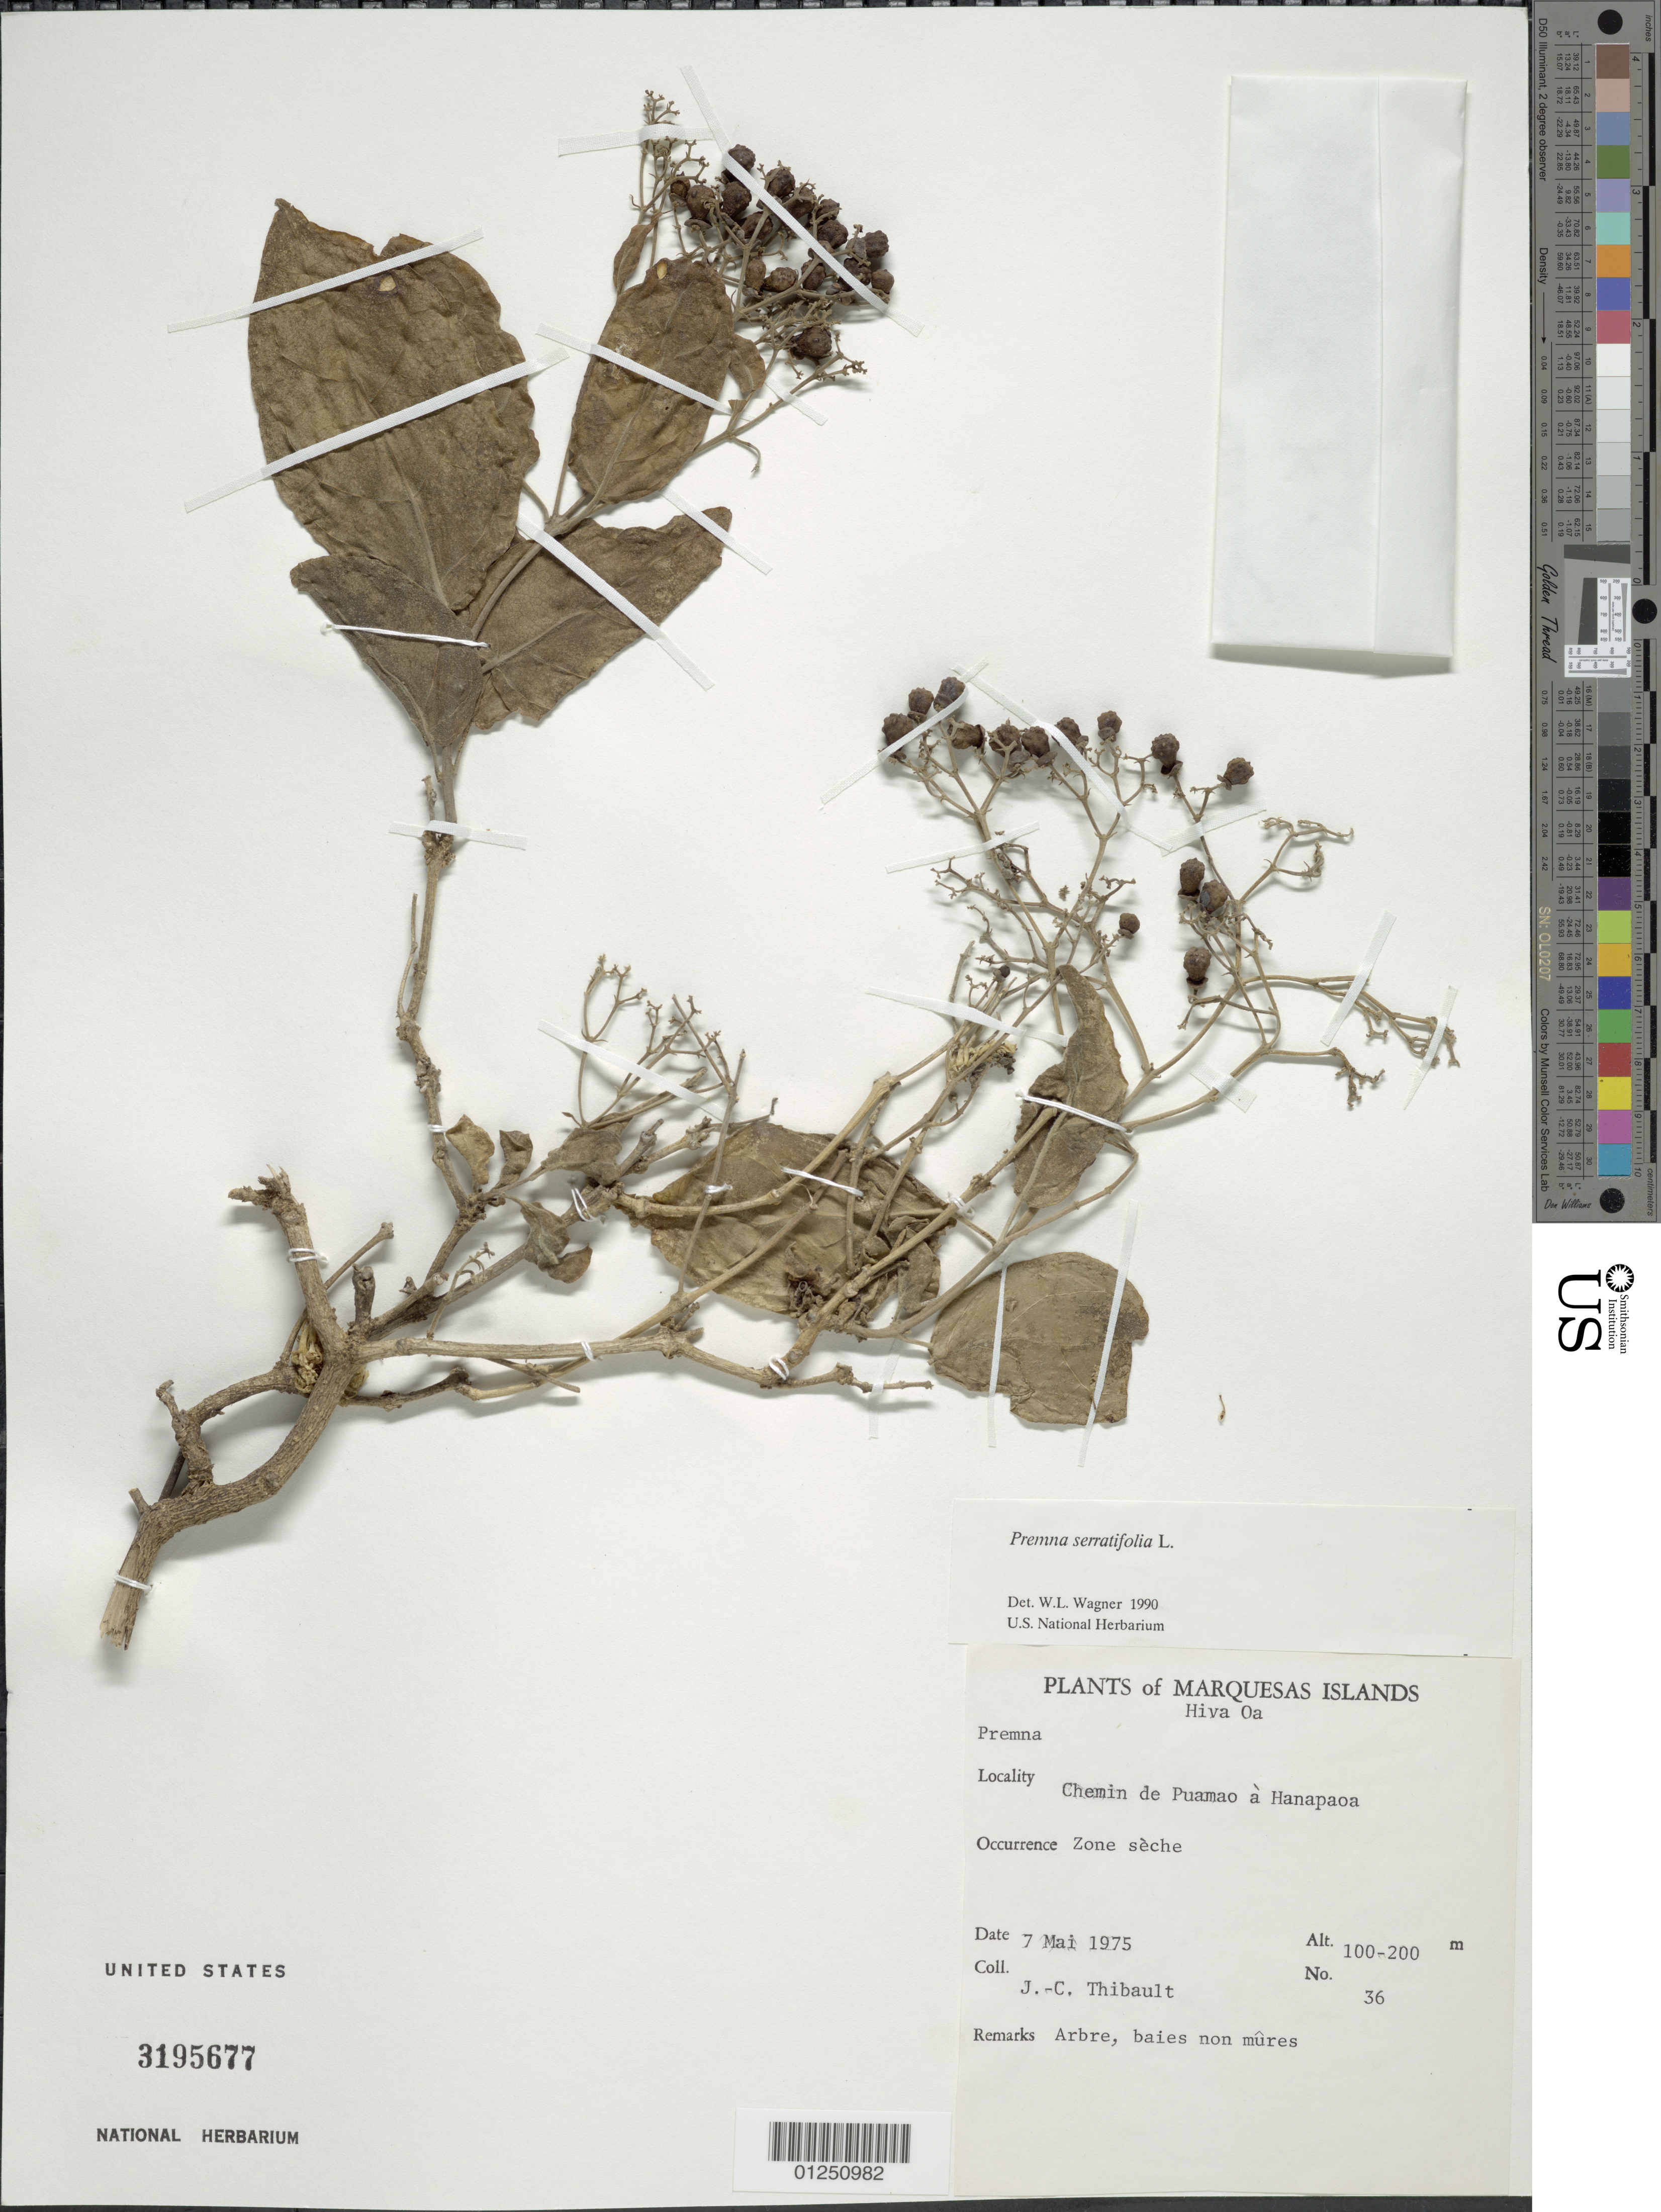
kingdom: Plantae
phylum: Tracheophyta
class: Magnoliopsida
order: Lamiales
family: Lamiaceae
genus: Premna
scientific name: Premna serratifolia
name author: L.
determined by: Wagner, W. L., (BOT), Smithsonian Institution - National Museum of Natural History (UNITED STATES)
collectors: J. Thibault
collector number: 36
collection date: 1975-05-07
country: French Polynesia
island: Hiva Oa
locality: Chemin de Puamao à Hanapaoa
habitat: Zone sèche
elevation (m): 100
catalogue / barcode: US 3195677